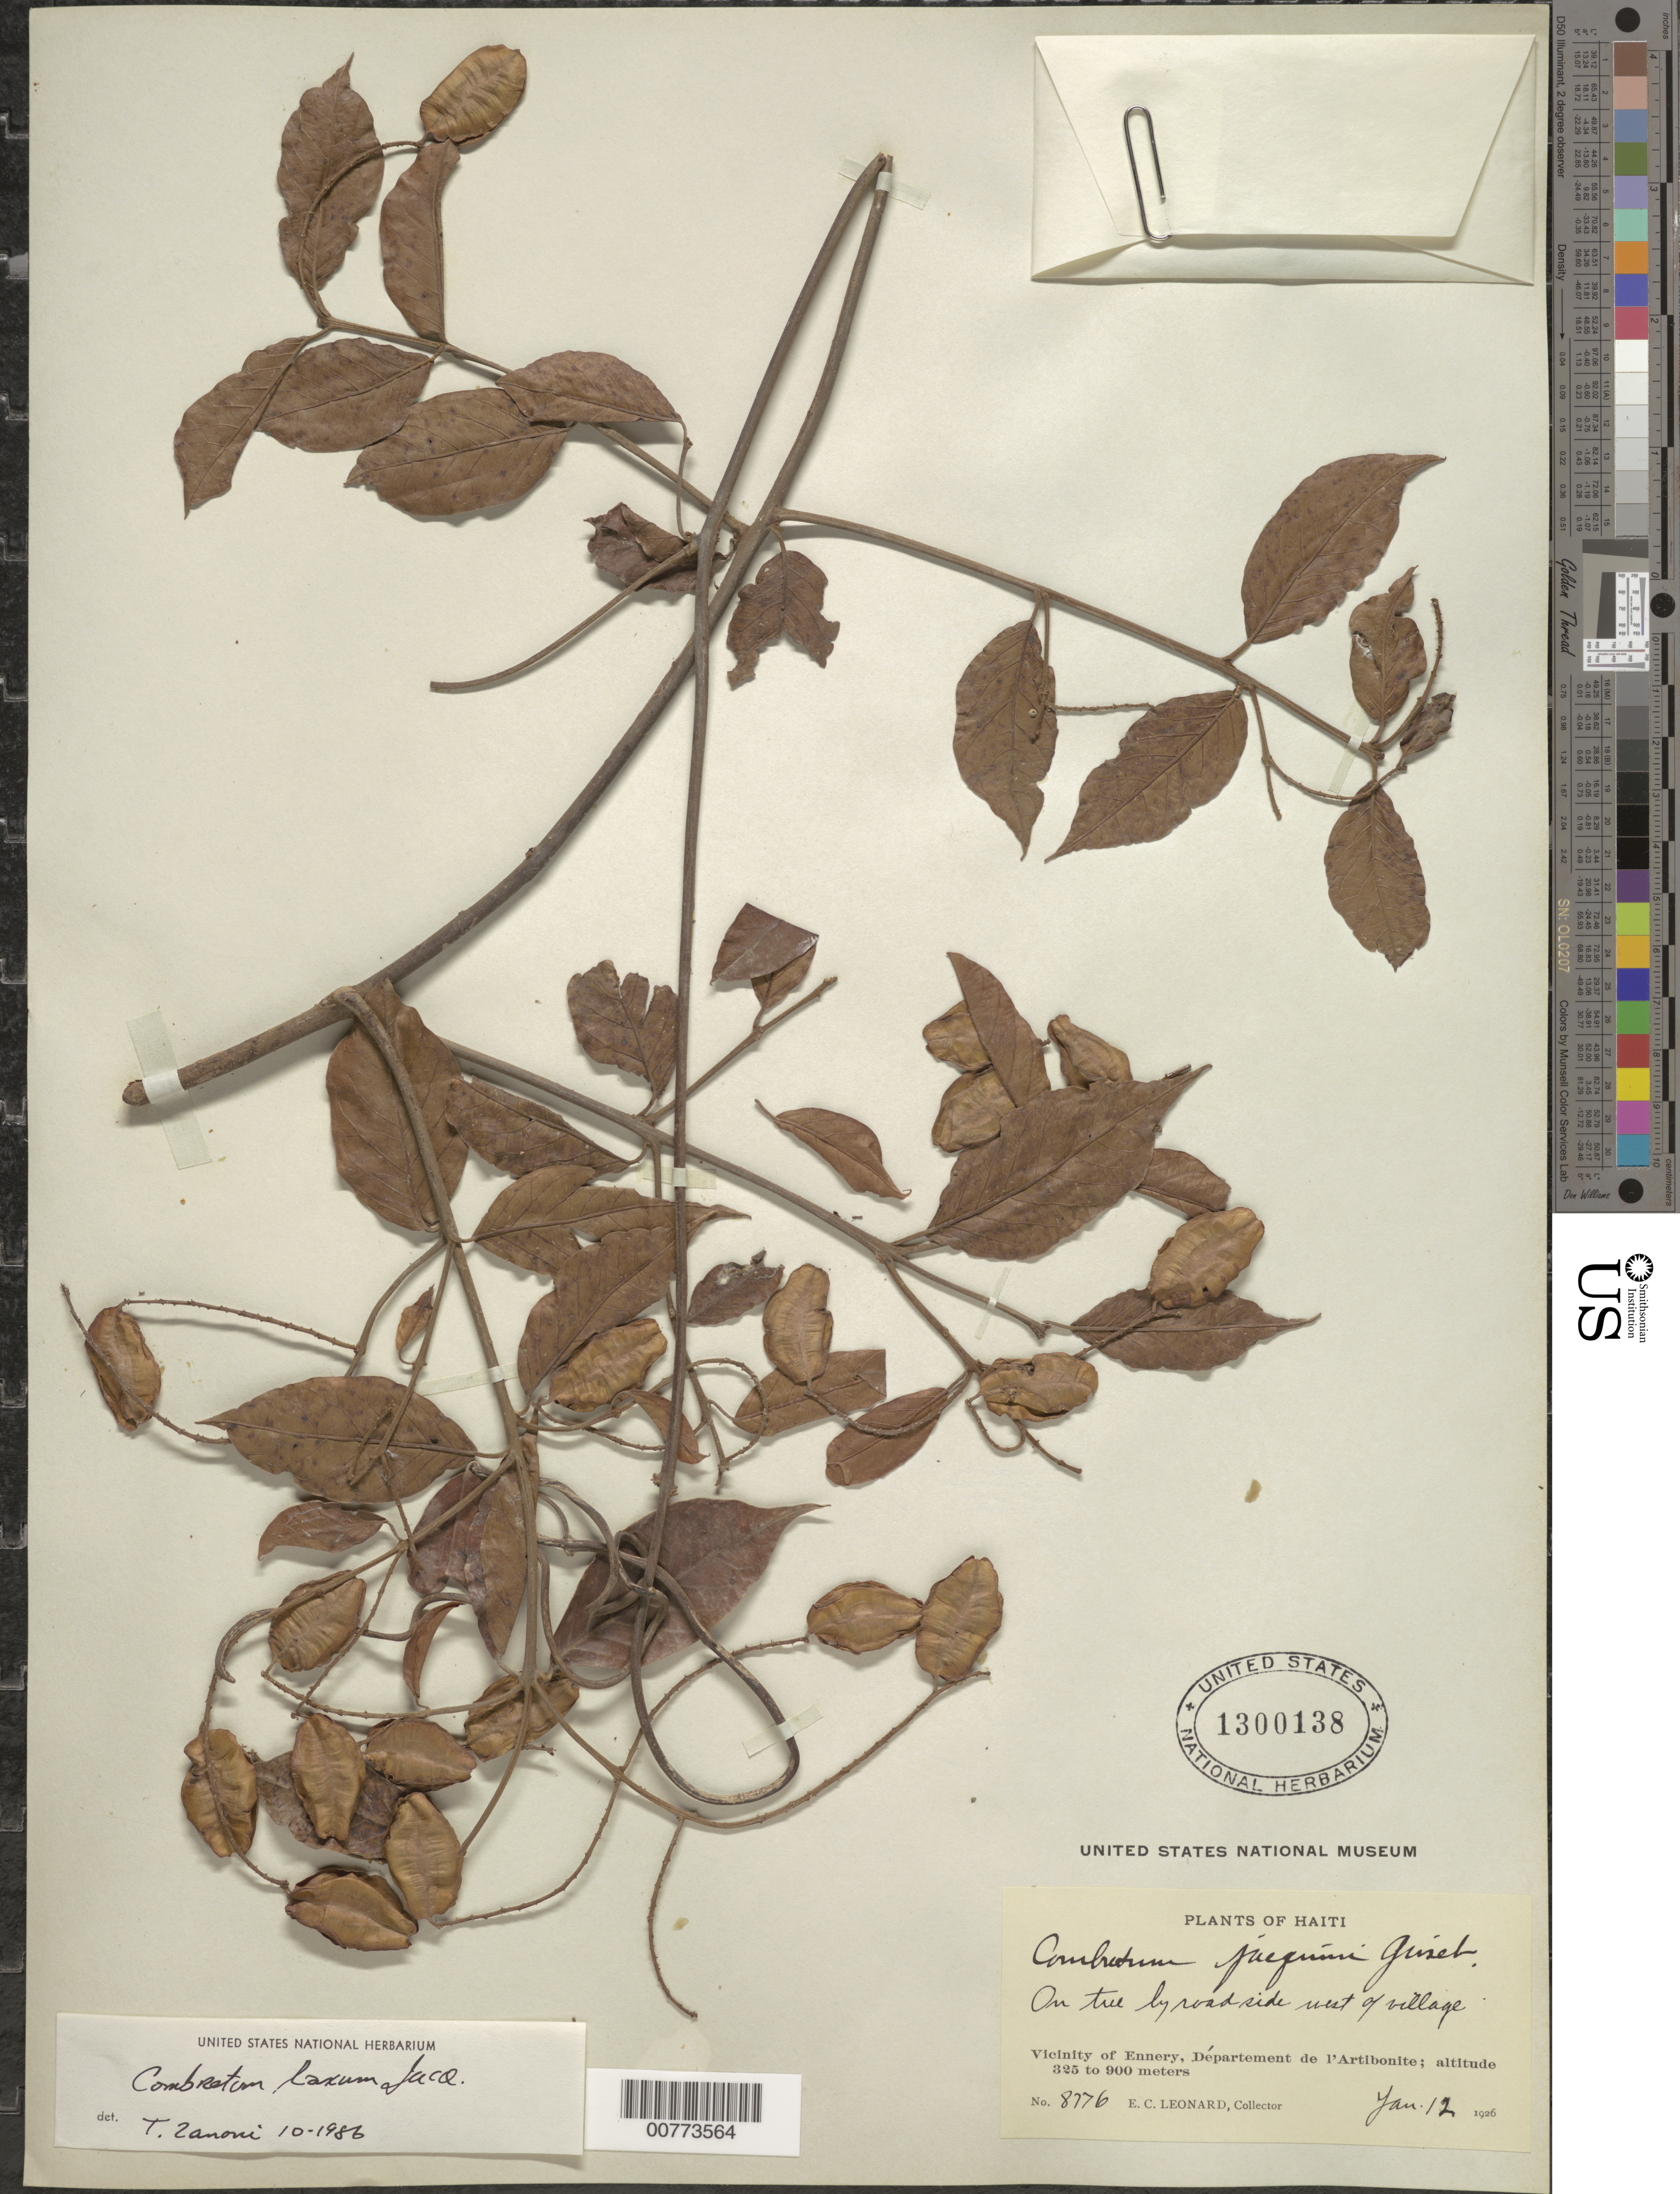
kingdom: Plantae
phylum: Tracheophyta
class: Magnoliopsida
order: Myrtales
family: Combretaceae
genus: Combretum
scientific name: Combretum laxum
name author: Jacq.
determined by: Zanoni, T. A., (NY), New York Botanical Garden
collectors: E. C. Leonard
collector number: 8776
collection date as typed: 12 Jan 1926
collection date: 1926-01-12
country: Haiti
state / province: Artibonite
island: Hispaniola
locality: Vicinity of Ennery, west of village.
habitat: On tree by roadside.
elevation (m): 325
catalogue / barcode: US 1300138